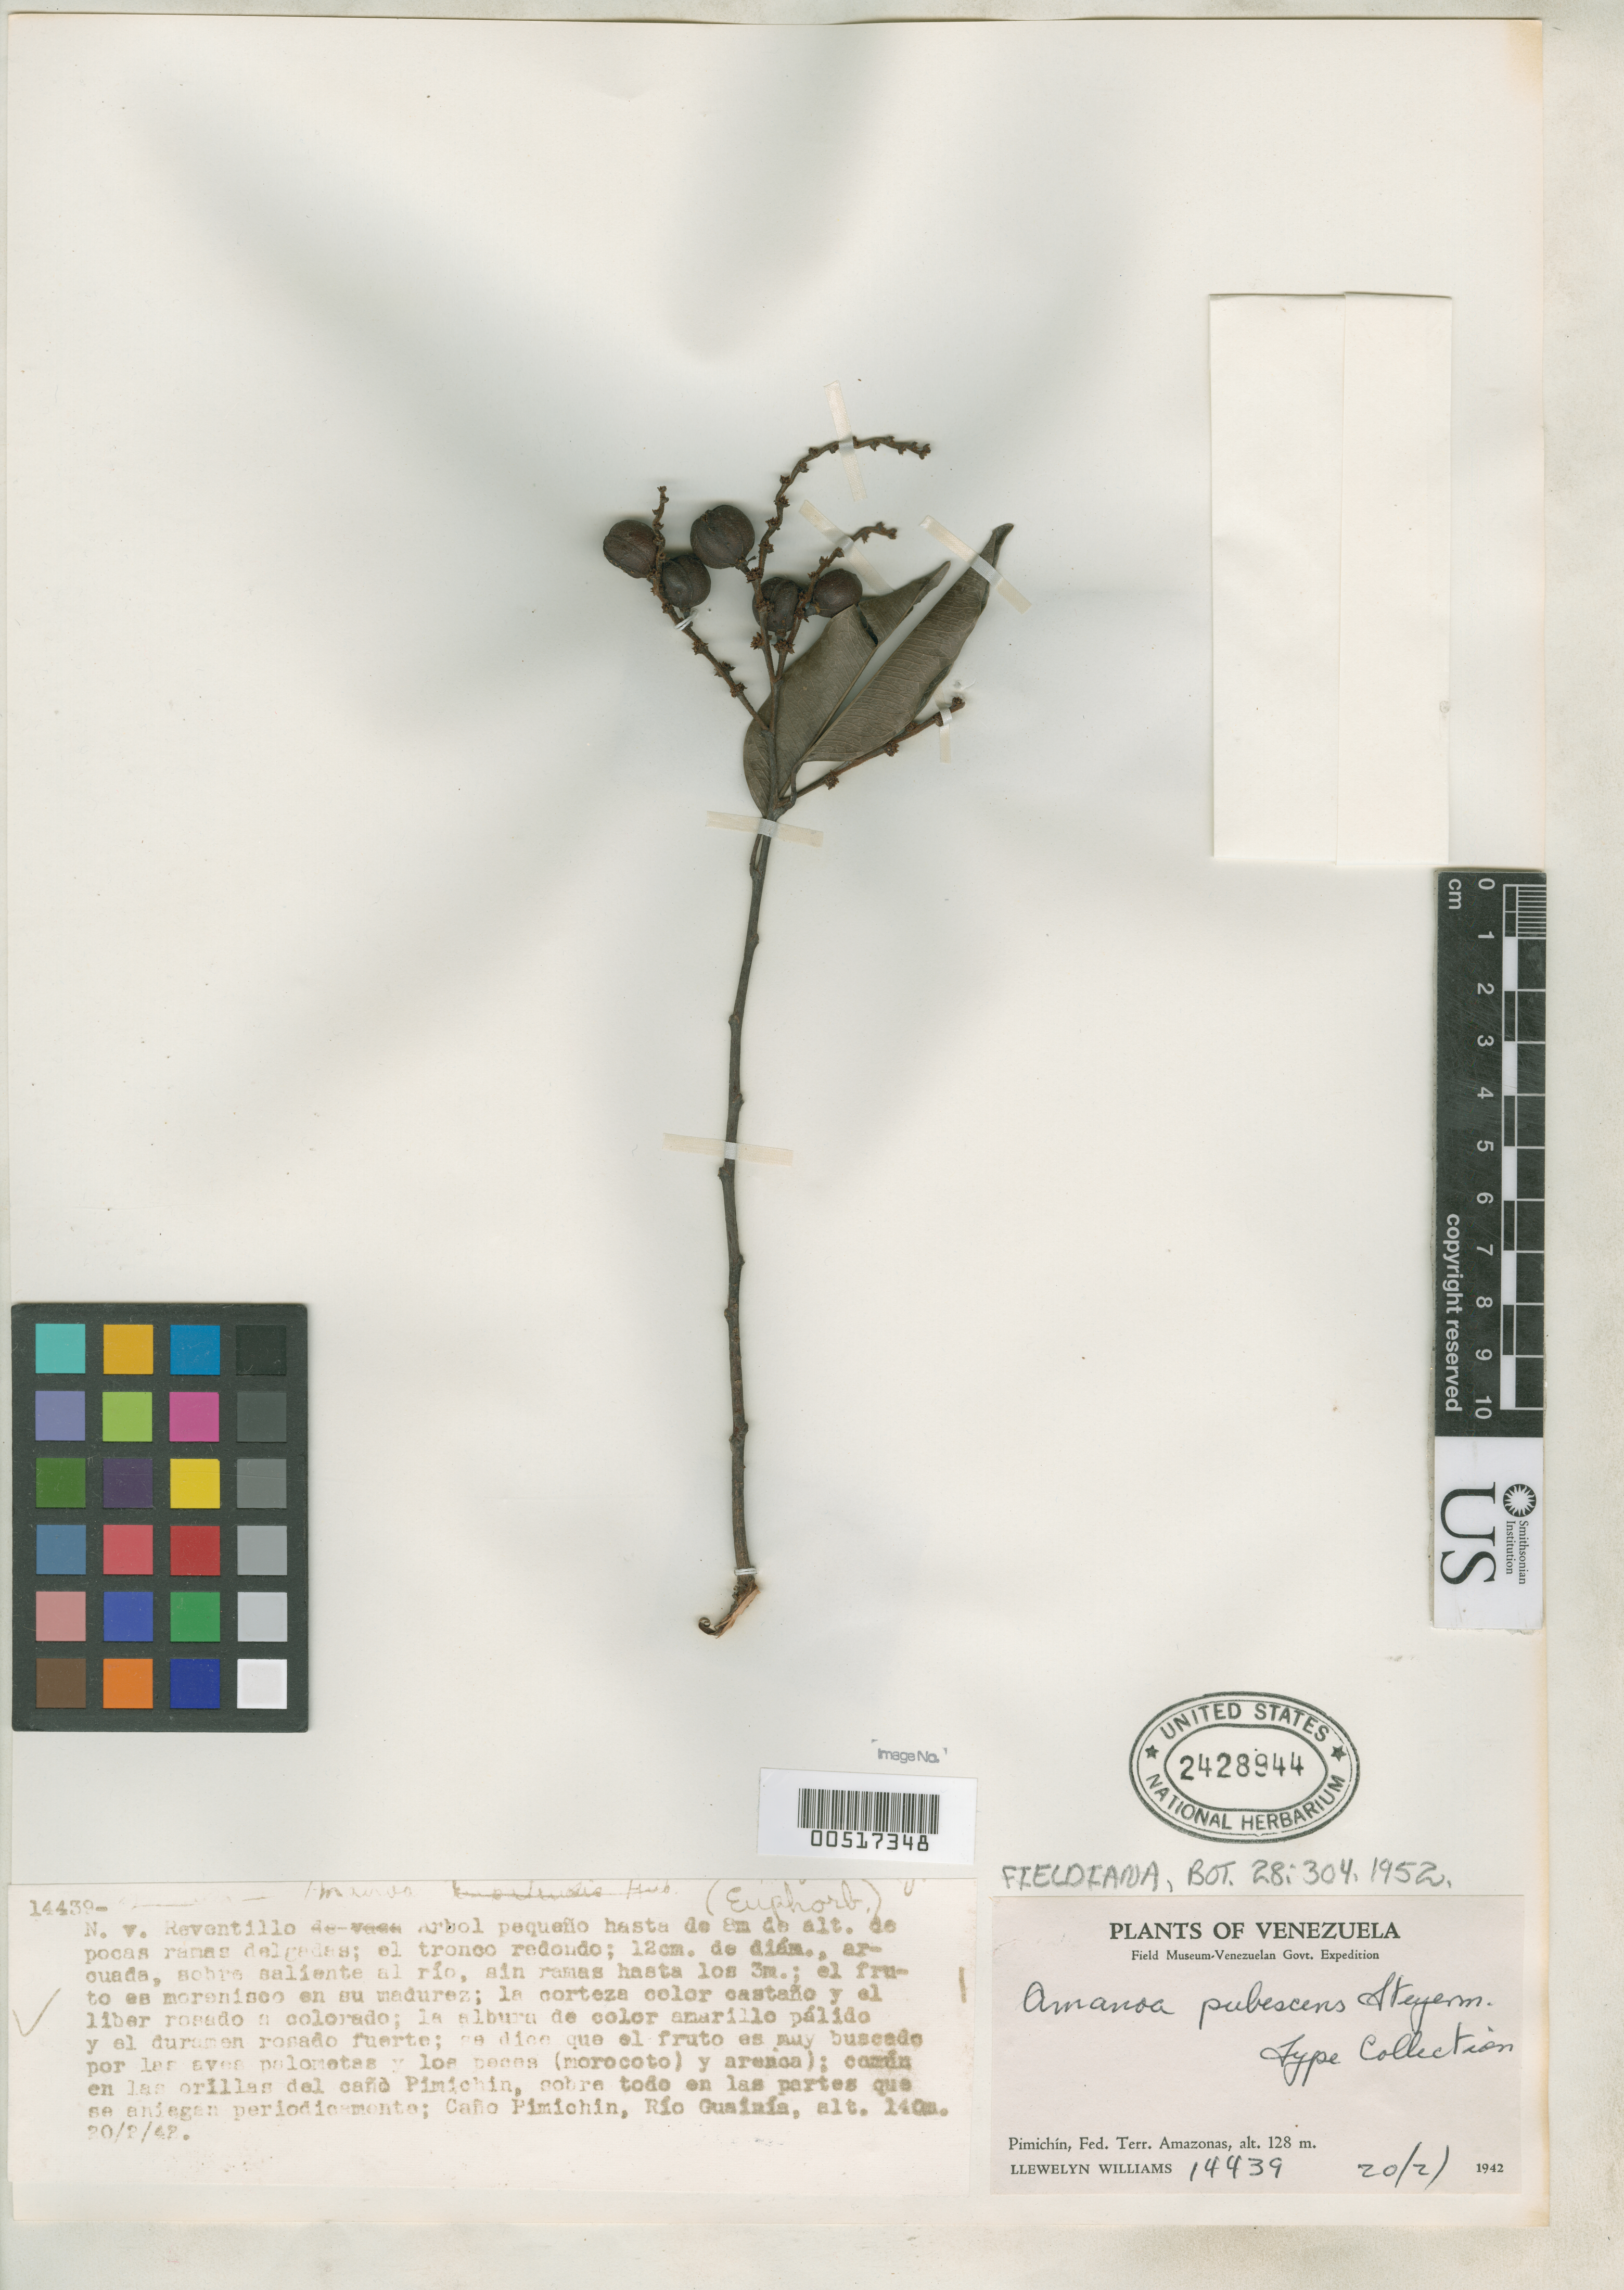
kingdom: Plantae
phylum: Tracheophyta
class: Magnoliopsida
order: Malpighiales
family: Phyllanthaceae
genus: Amanoa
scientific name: Amanoa pubescens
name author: Steyerm.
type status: Isotype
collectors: Ll. Williams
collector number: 14439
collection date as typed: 20 Feb 1942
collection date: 1942-02-20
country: Venezuela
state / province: Amazonas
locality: Lasorillas del Cano Pimichin, Rio Guainia.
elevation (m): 128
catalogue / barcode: US 2428944